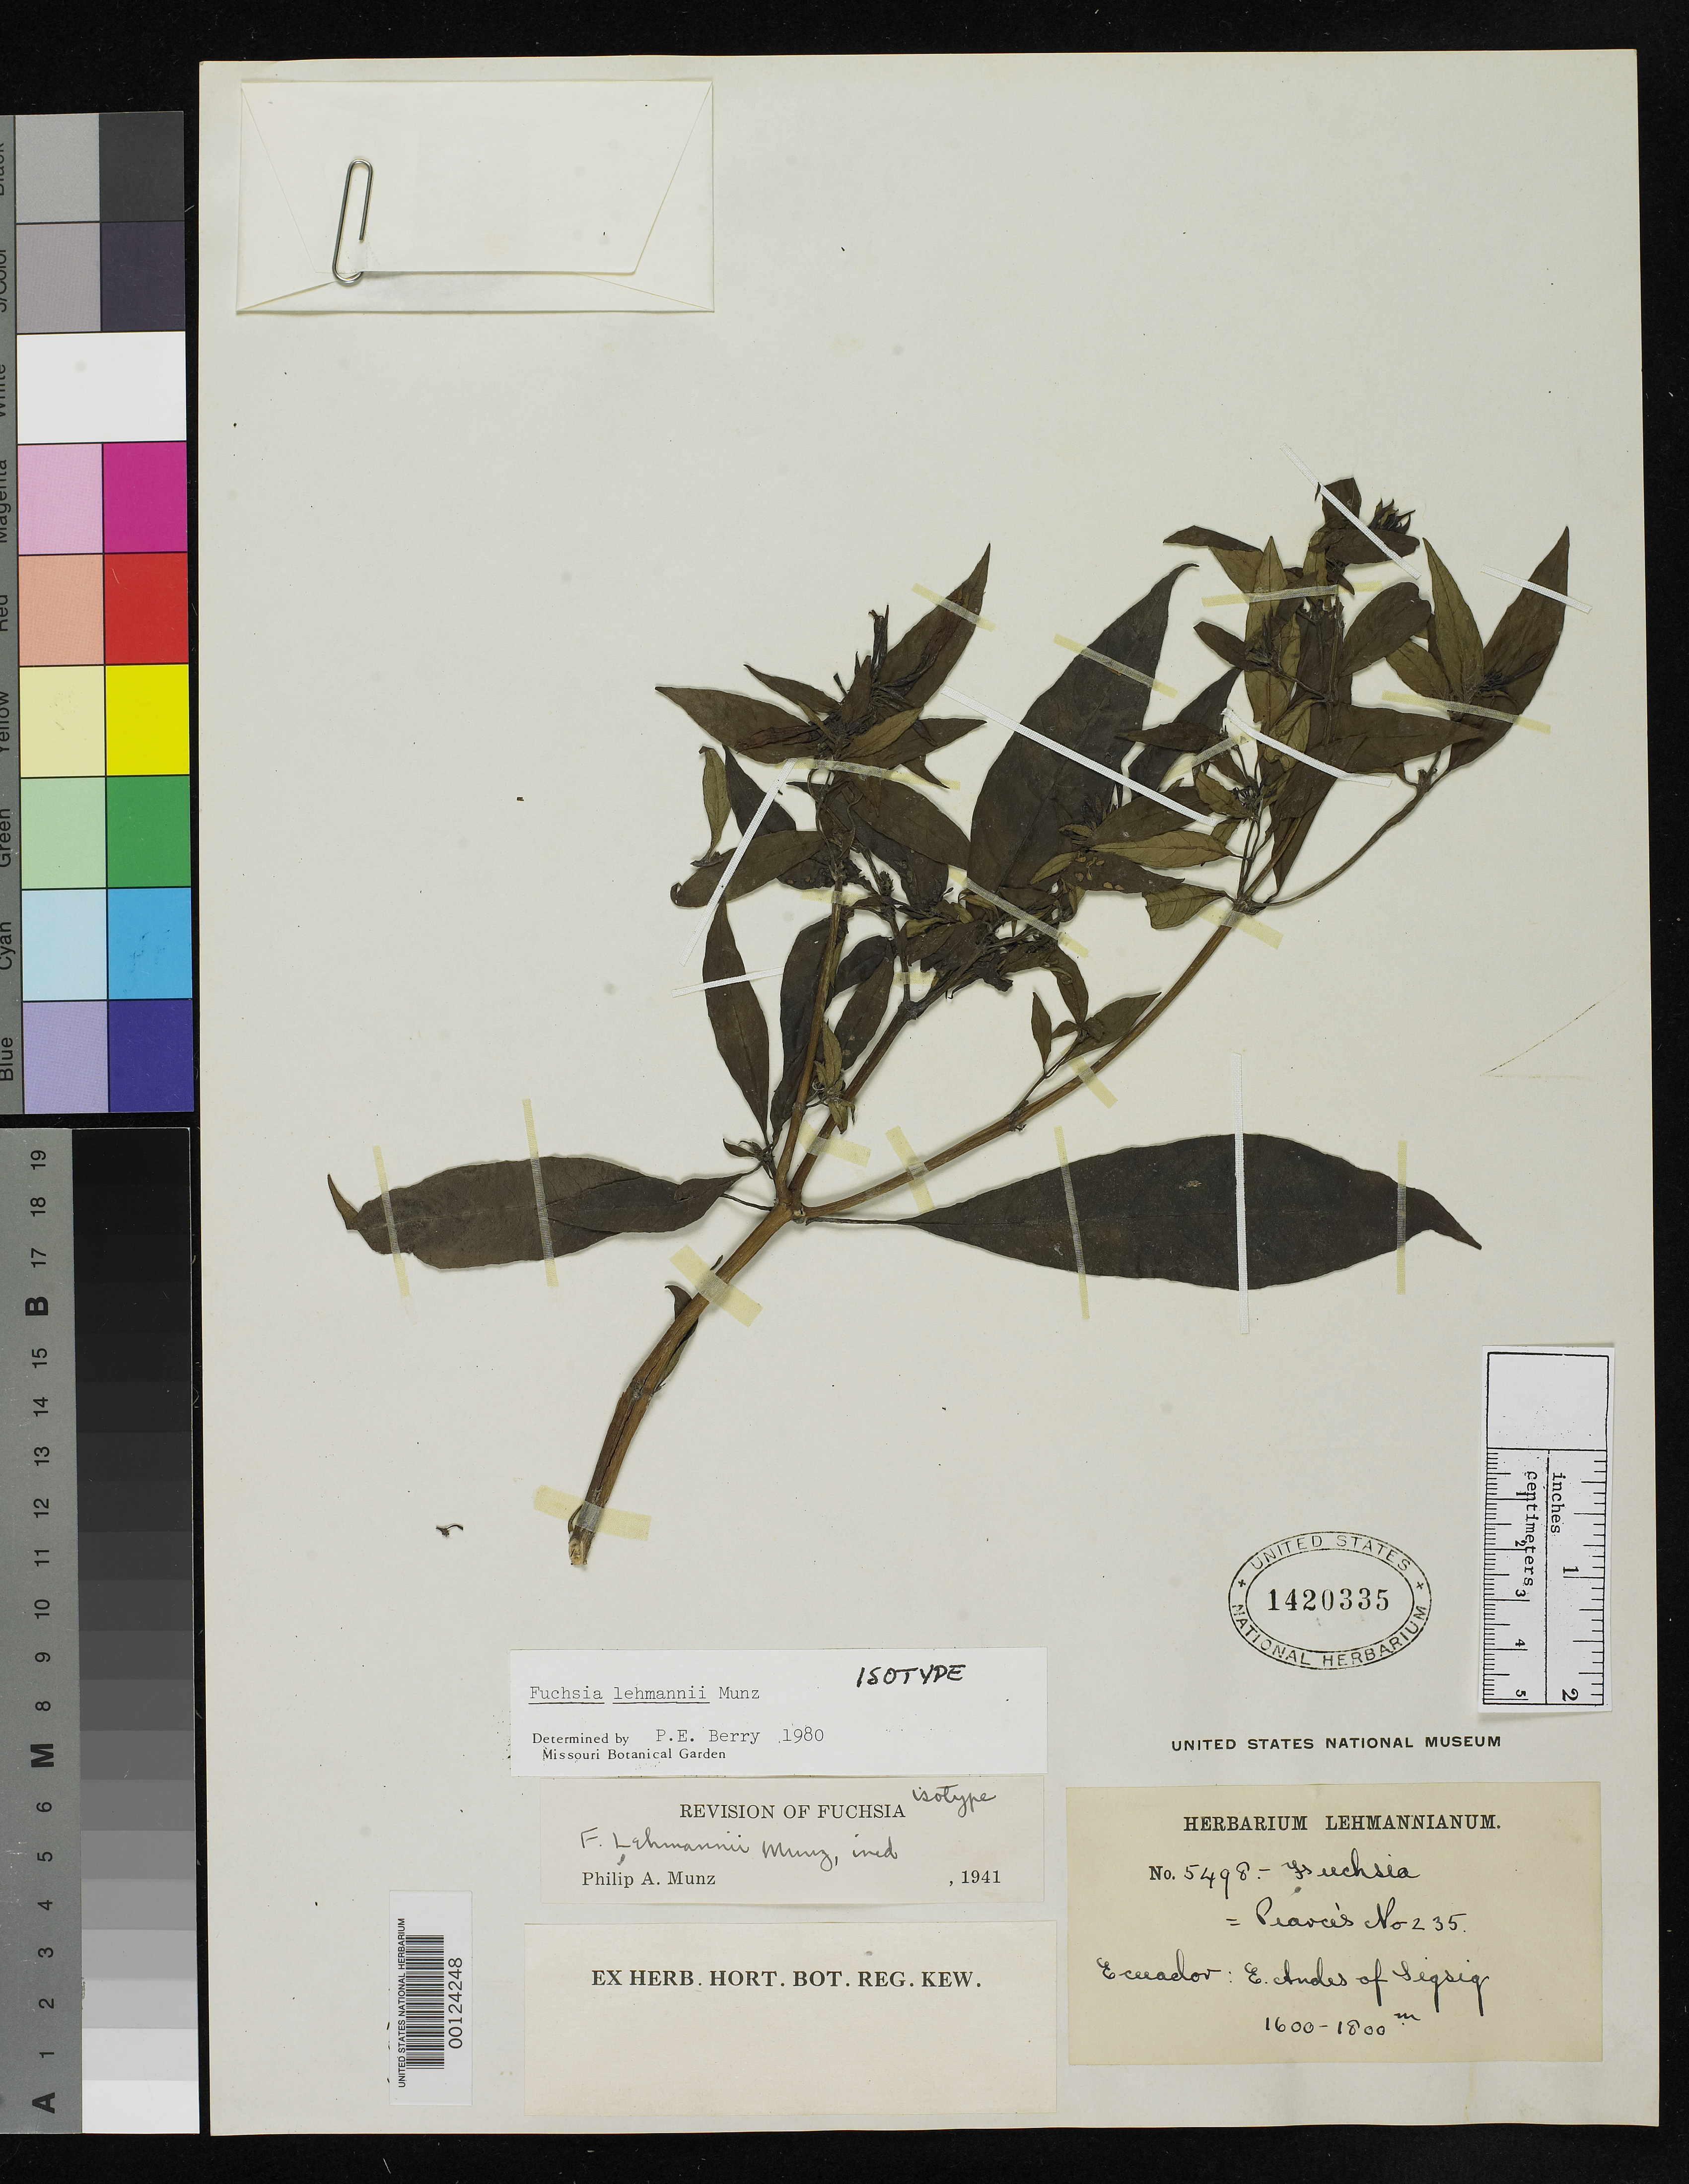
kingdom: Plantae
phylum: Tracheophyta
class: Magnoliopsida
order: Myrtales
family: Onagraceae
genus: Fuchsia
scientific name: Fuchsia lehmannii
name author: Munz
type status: Isotype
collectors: F. C. Lehmann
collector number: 5498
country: Ecuador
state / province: Loja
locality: E Andes of Sigsig.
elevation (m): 1600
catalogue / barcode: US 1420335